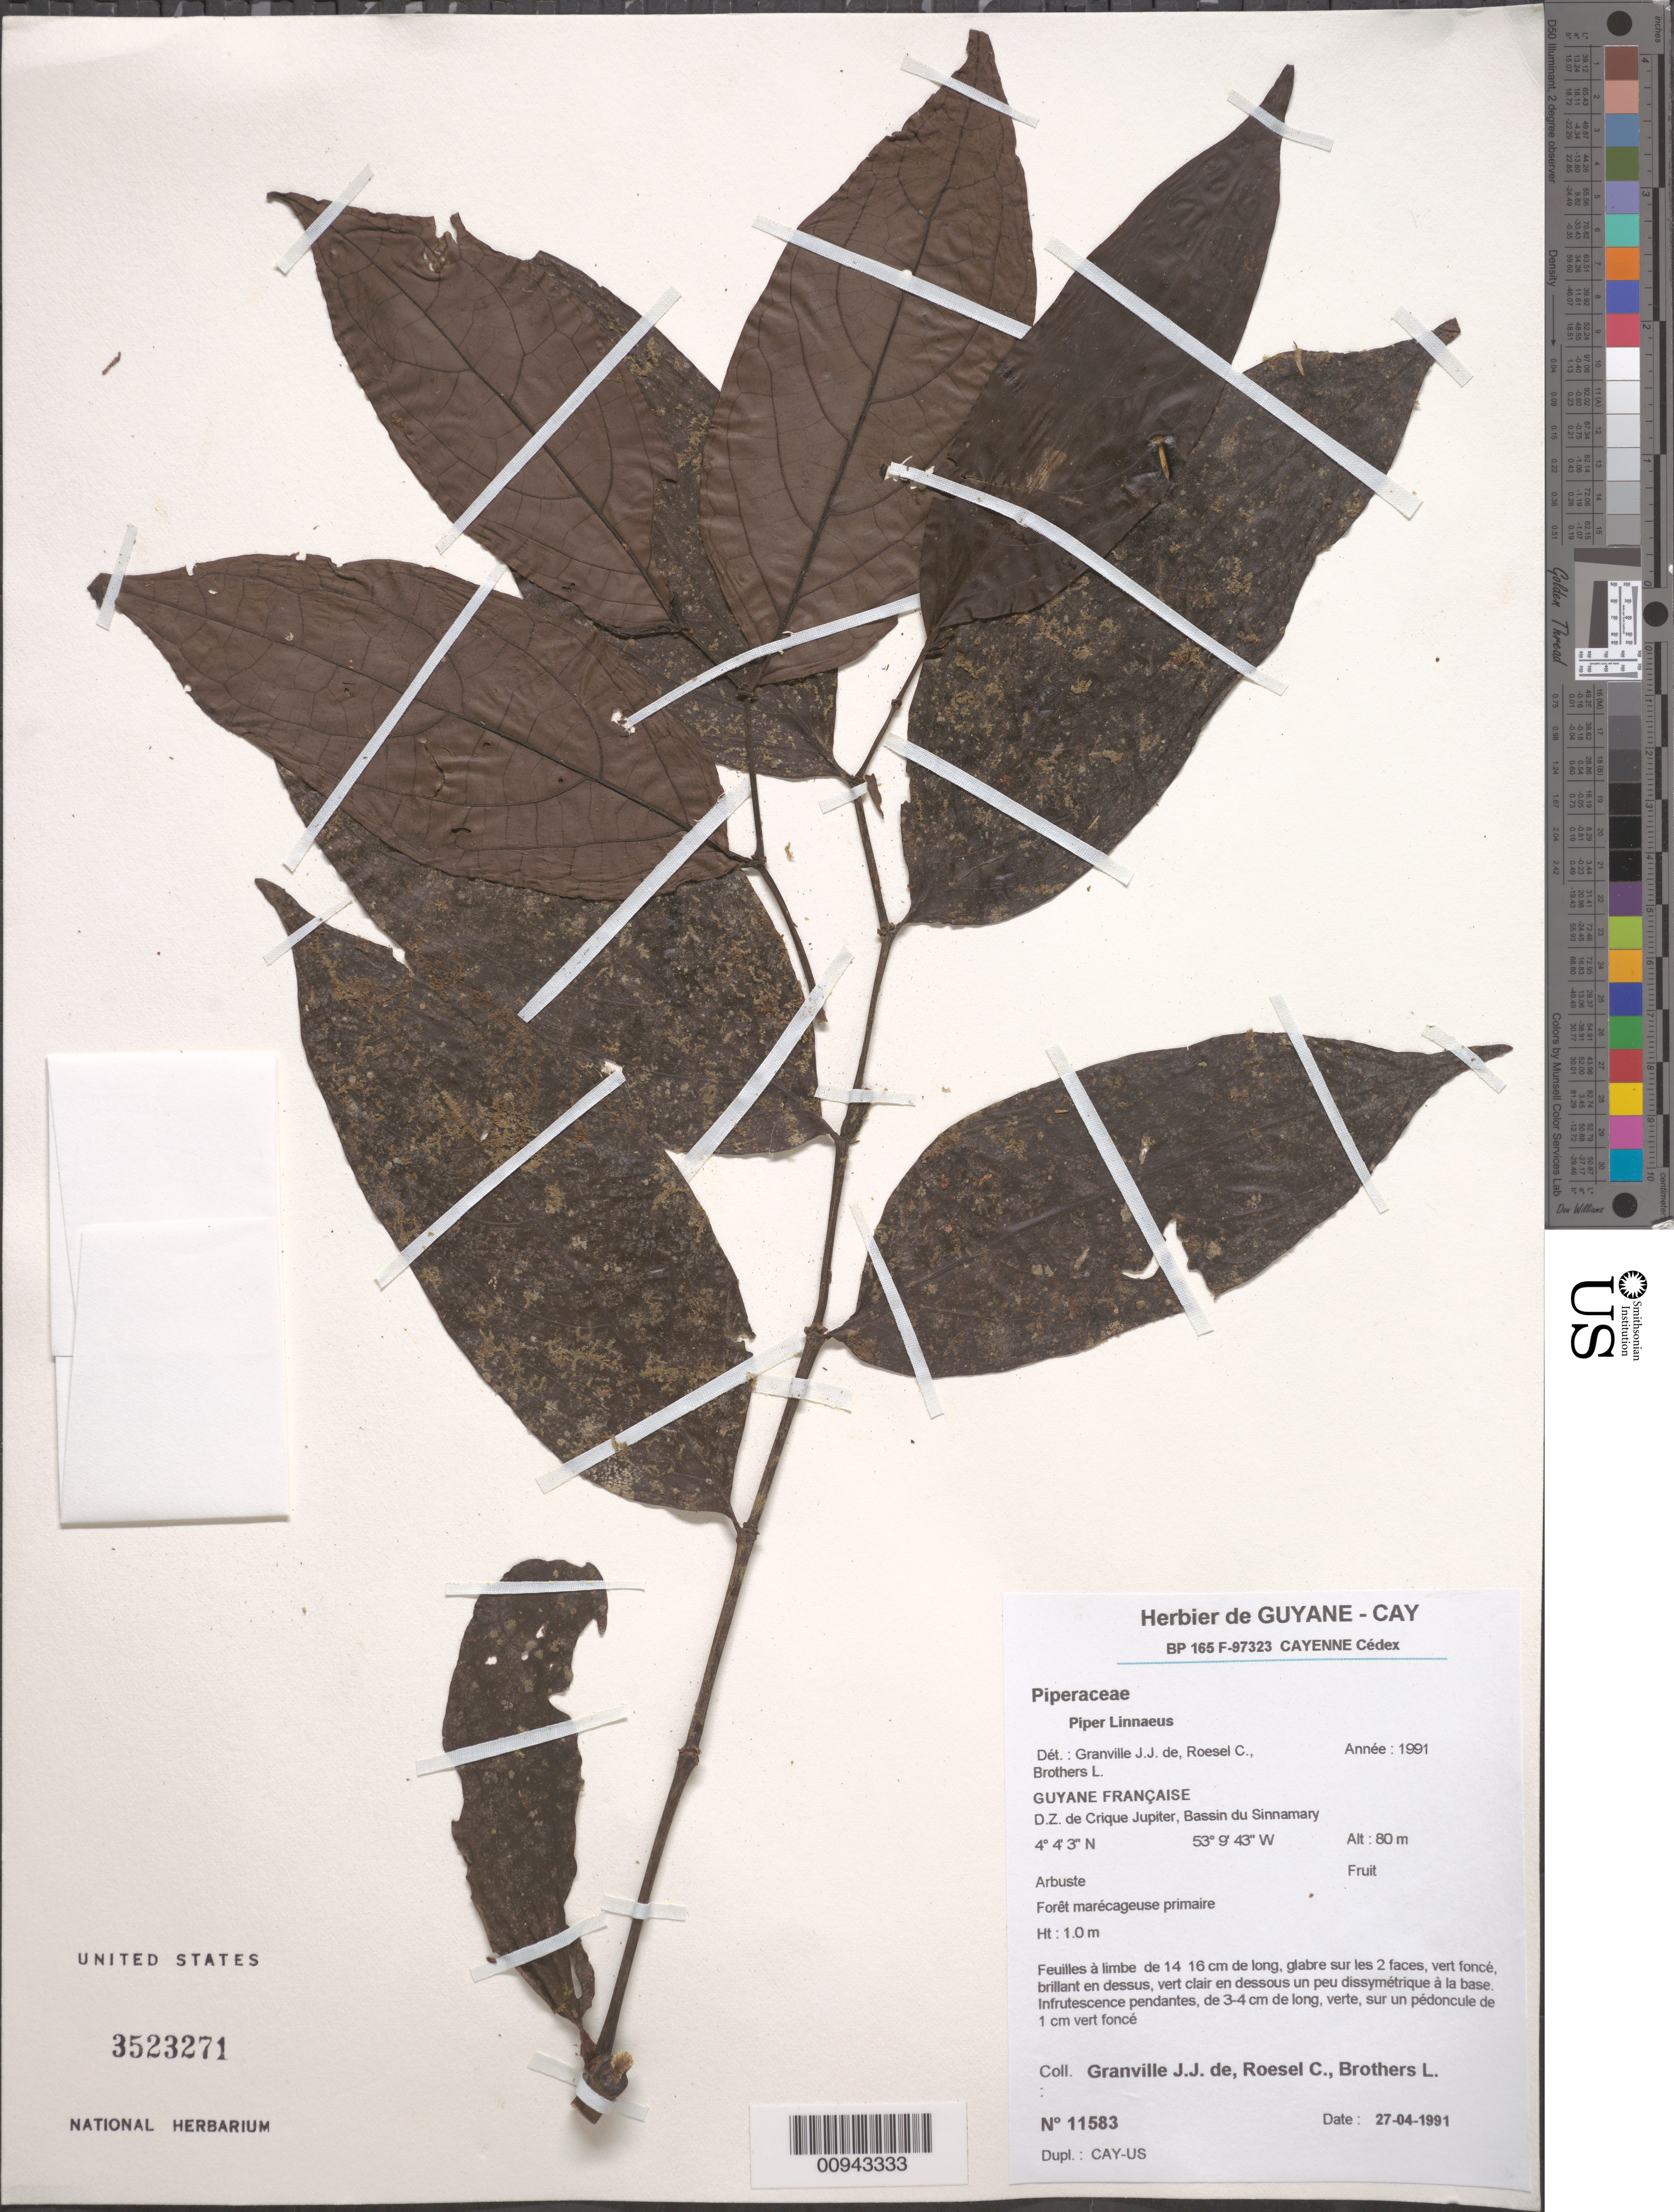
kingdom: Plantae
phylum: Tracheophyta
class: Magnoliopsida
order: Piperales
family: Piperaceae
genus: Piper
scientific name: Piper sp.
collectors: J.-J. de Granville, C. S. Roesel & L. Brothers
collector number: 11583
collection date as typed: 27-Apr-91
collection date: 1991-04-27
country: French Guiana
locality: D.Z. de Crique Jupiter, Bassin du Sinnamary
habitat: Forêt macrécageuse primaire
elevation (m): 80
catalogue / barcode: US 3523271